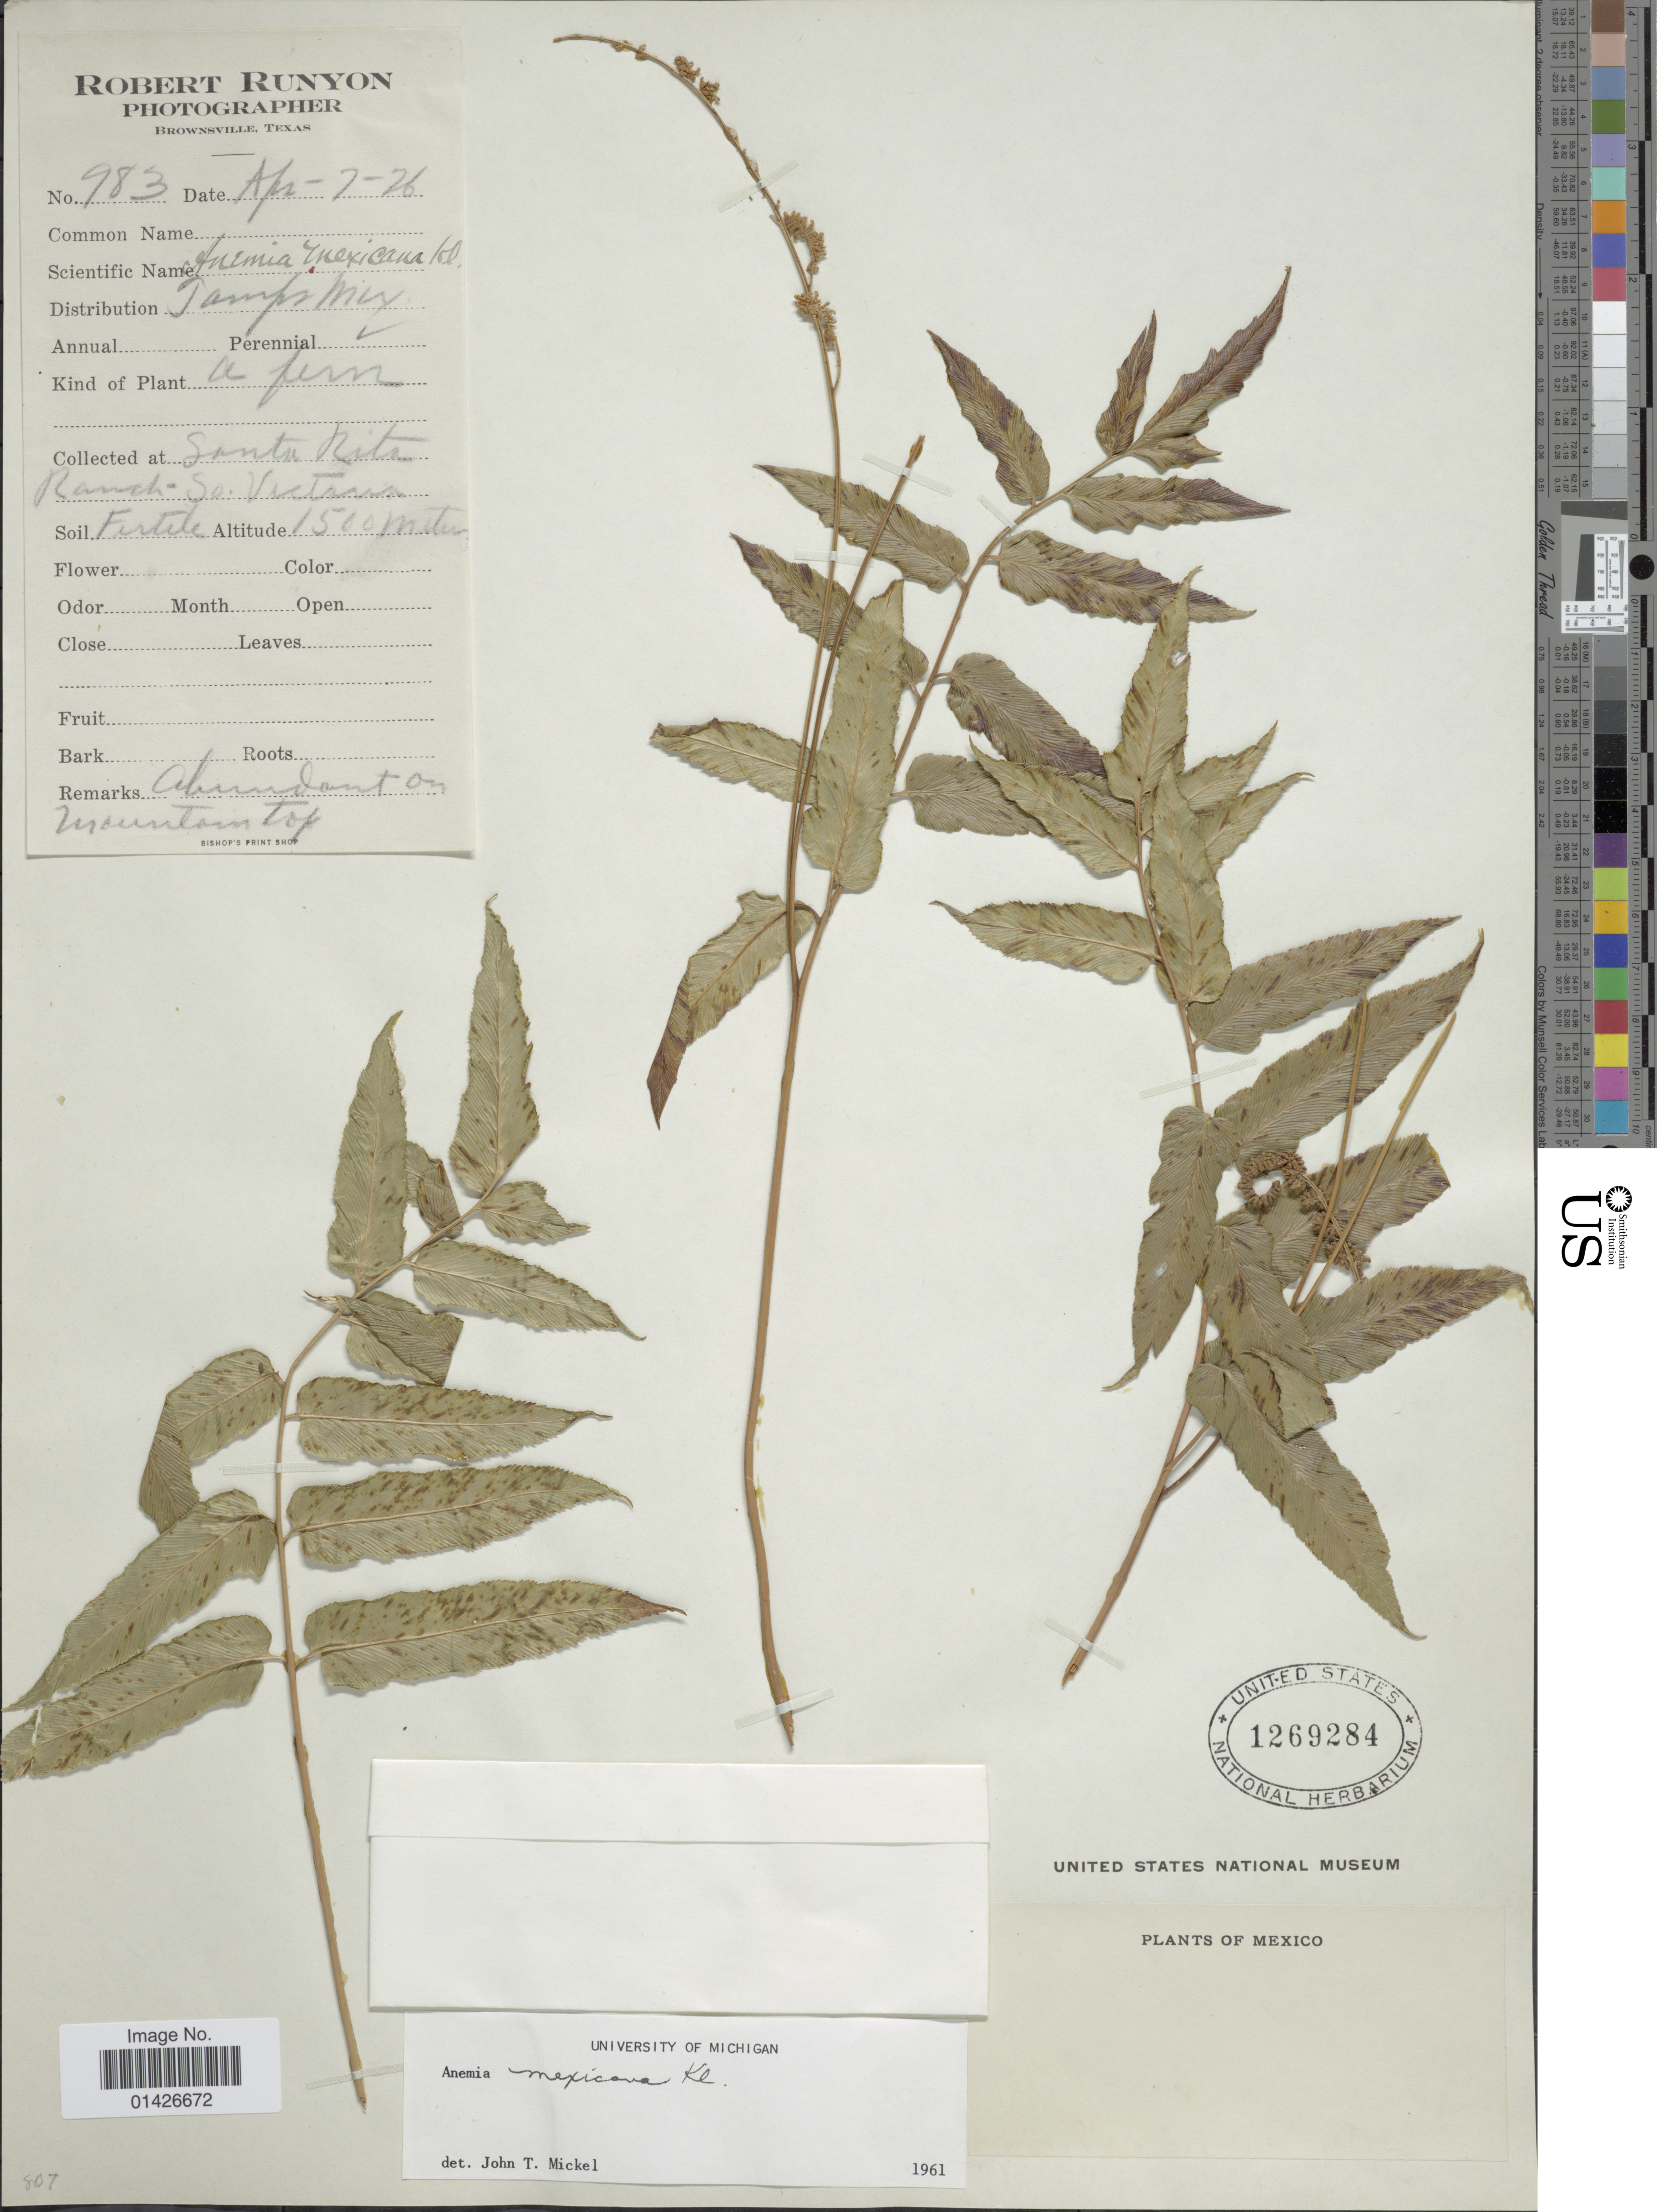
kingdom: Plantae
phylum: Tracheophyta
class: Polypodiopsida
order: Schizaeales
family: Anemiaceae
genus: Anemia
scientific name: Anemia mexicana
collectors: R. Runyon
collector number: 983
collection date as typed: Transcribed d/m/y: 7/4/26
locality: Santa Rita Ranch - So. Victoria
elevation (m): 1500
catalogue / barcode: US 1269284